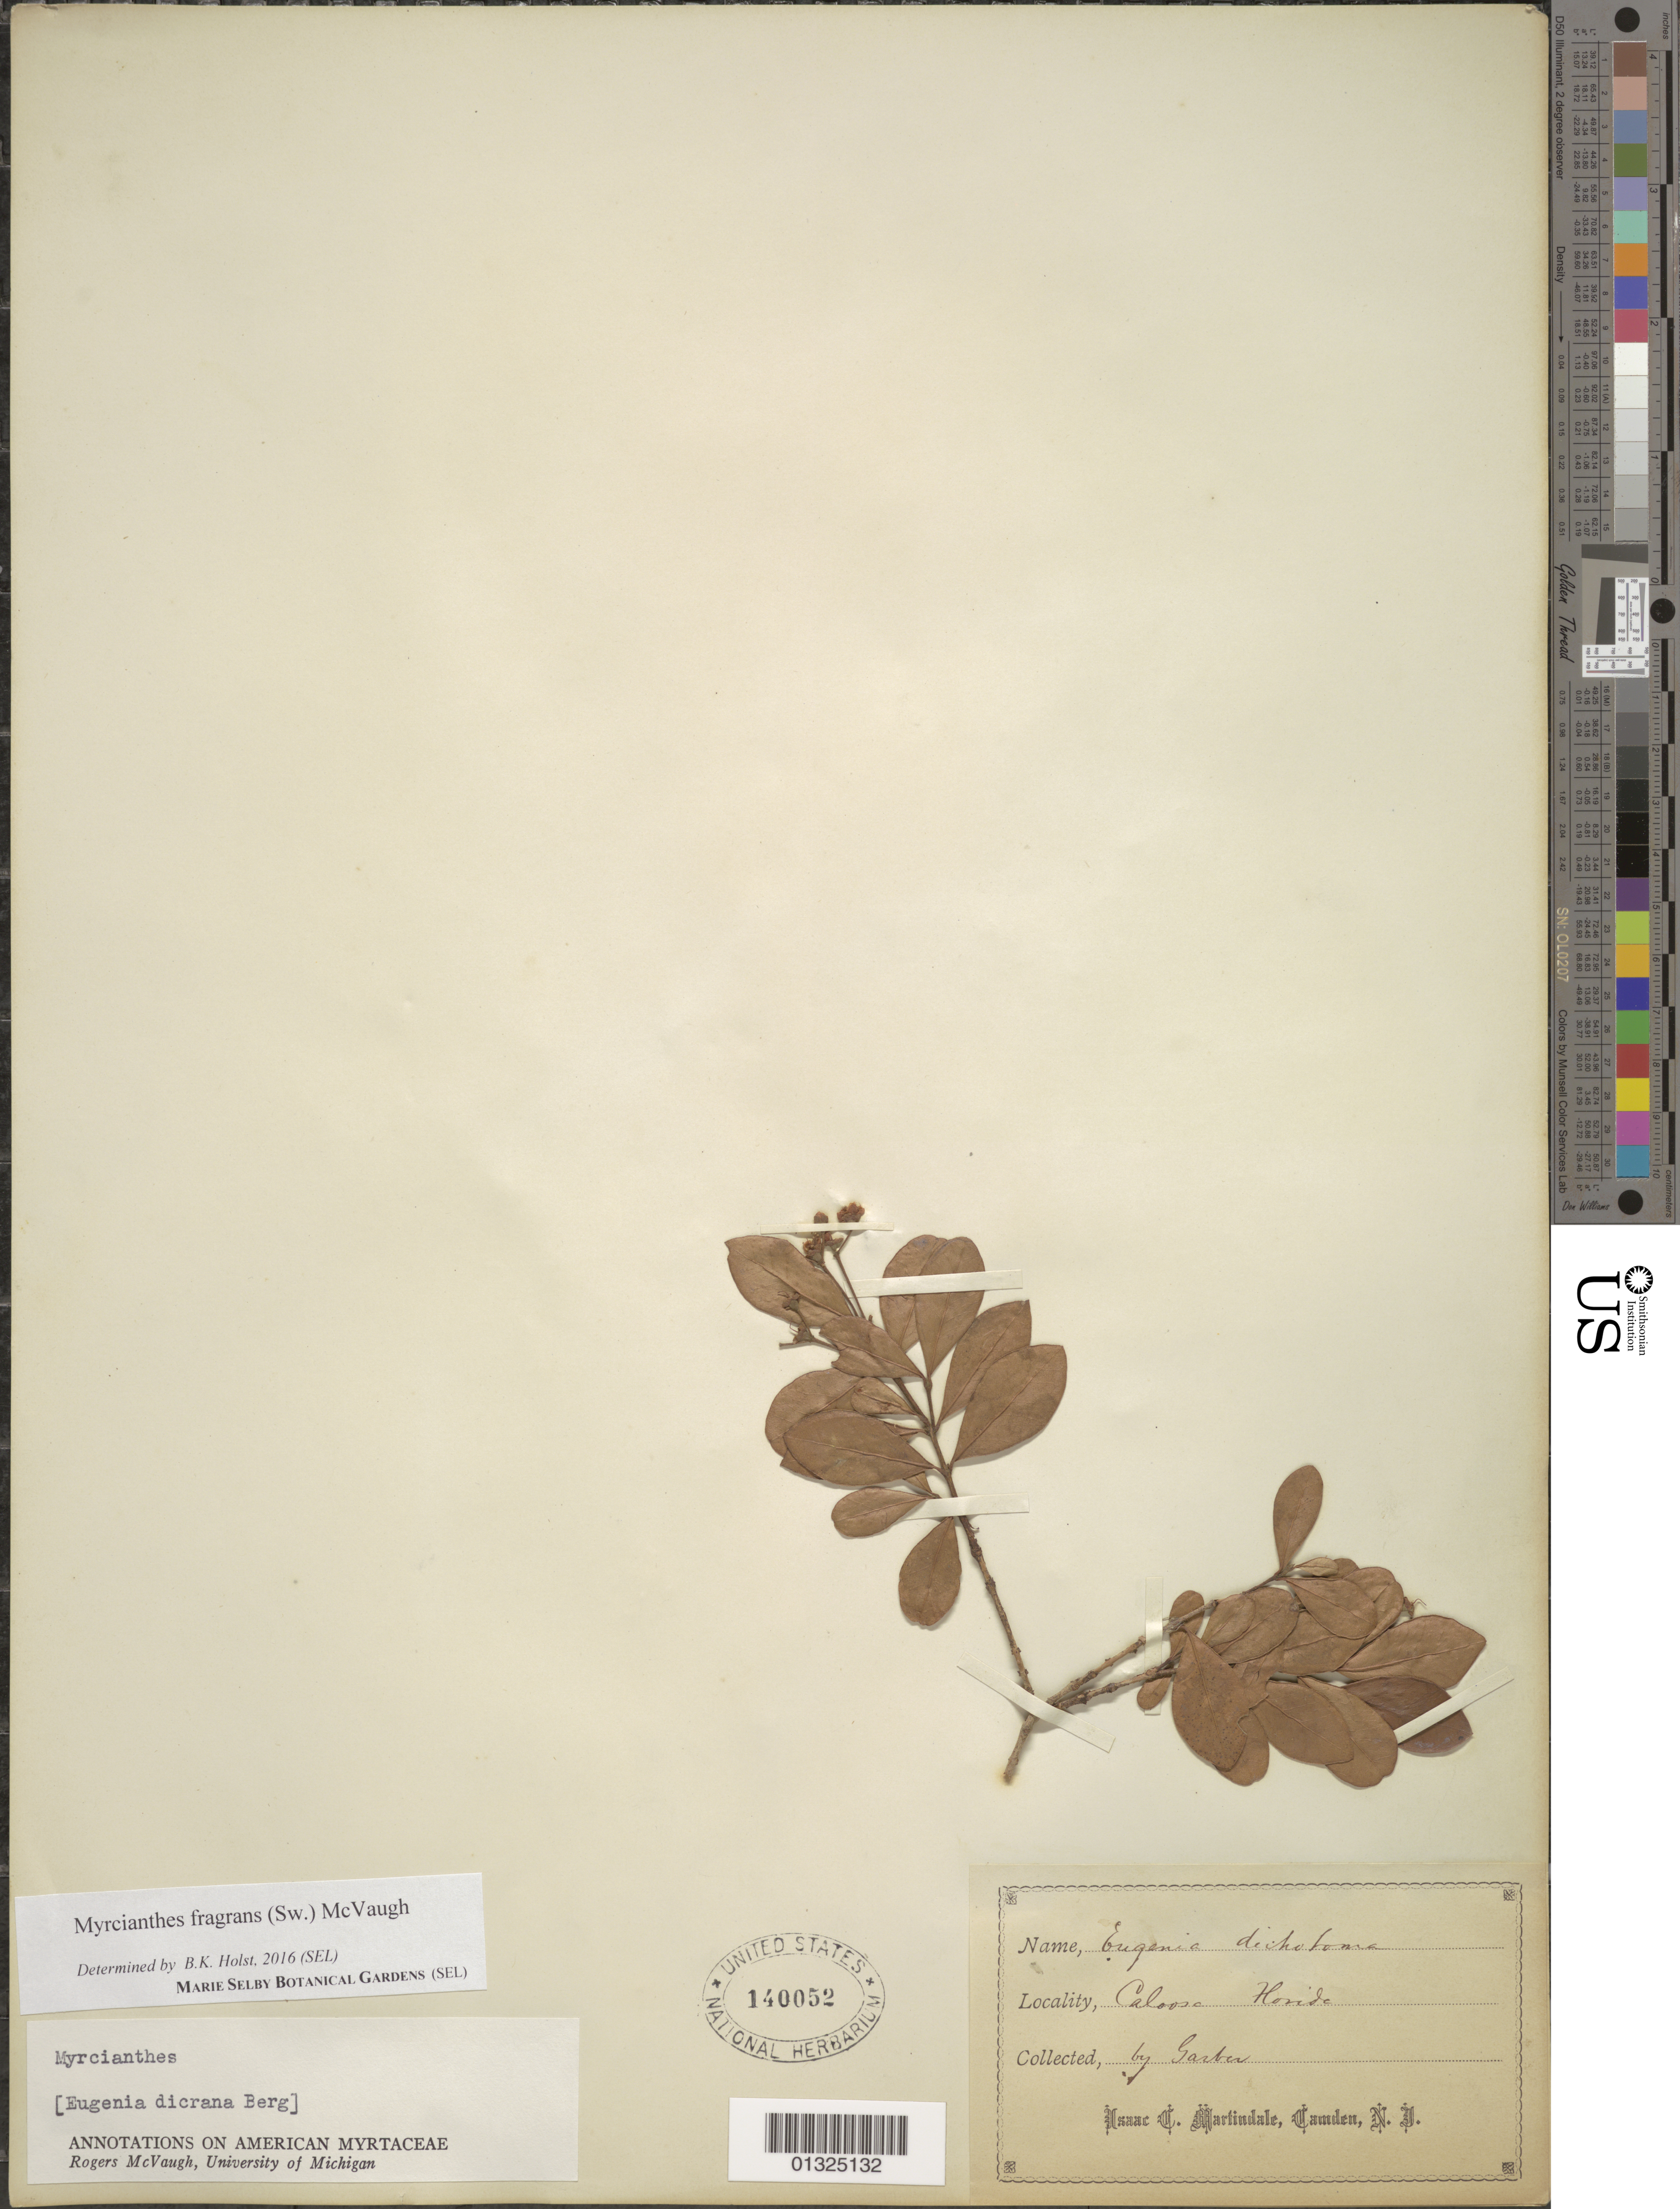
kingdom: Plantae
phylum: Tracheophyta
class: Magnoliopsida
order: Myrtales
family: Myrtaceae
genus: Myrcianthes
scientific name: Myrcianthes fragrans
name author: (Sw.) McVaugh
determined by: Holst, Bruce K.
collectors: I. C. Martindale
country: United States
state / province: Florida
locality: Caloosa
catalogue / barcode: US 140052